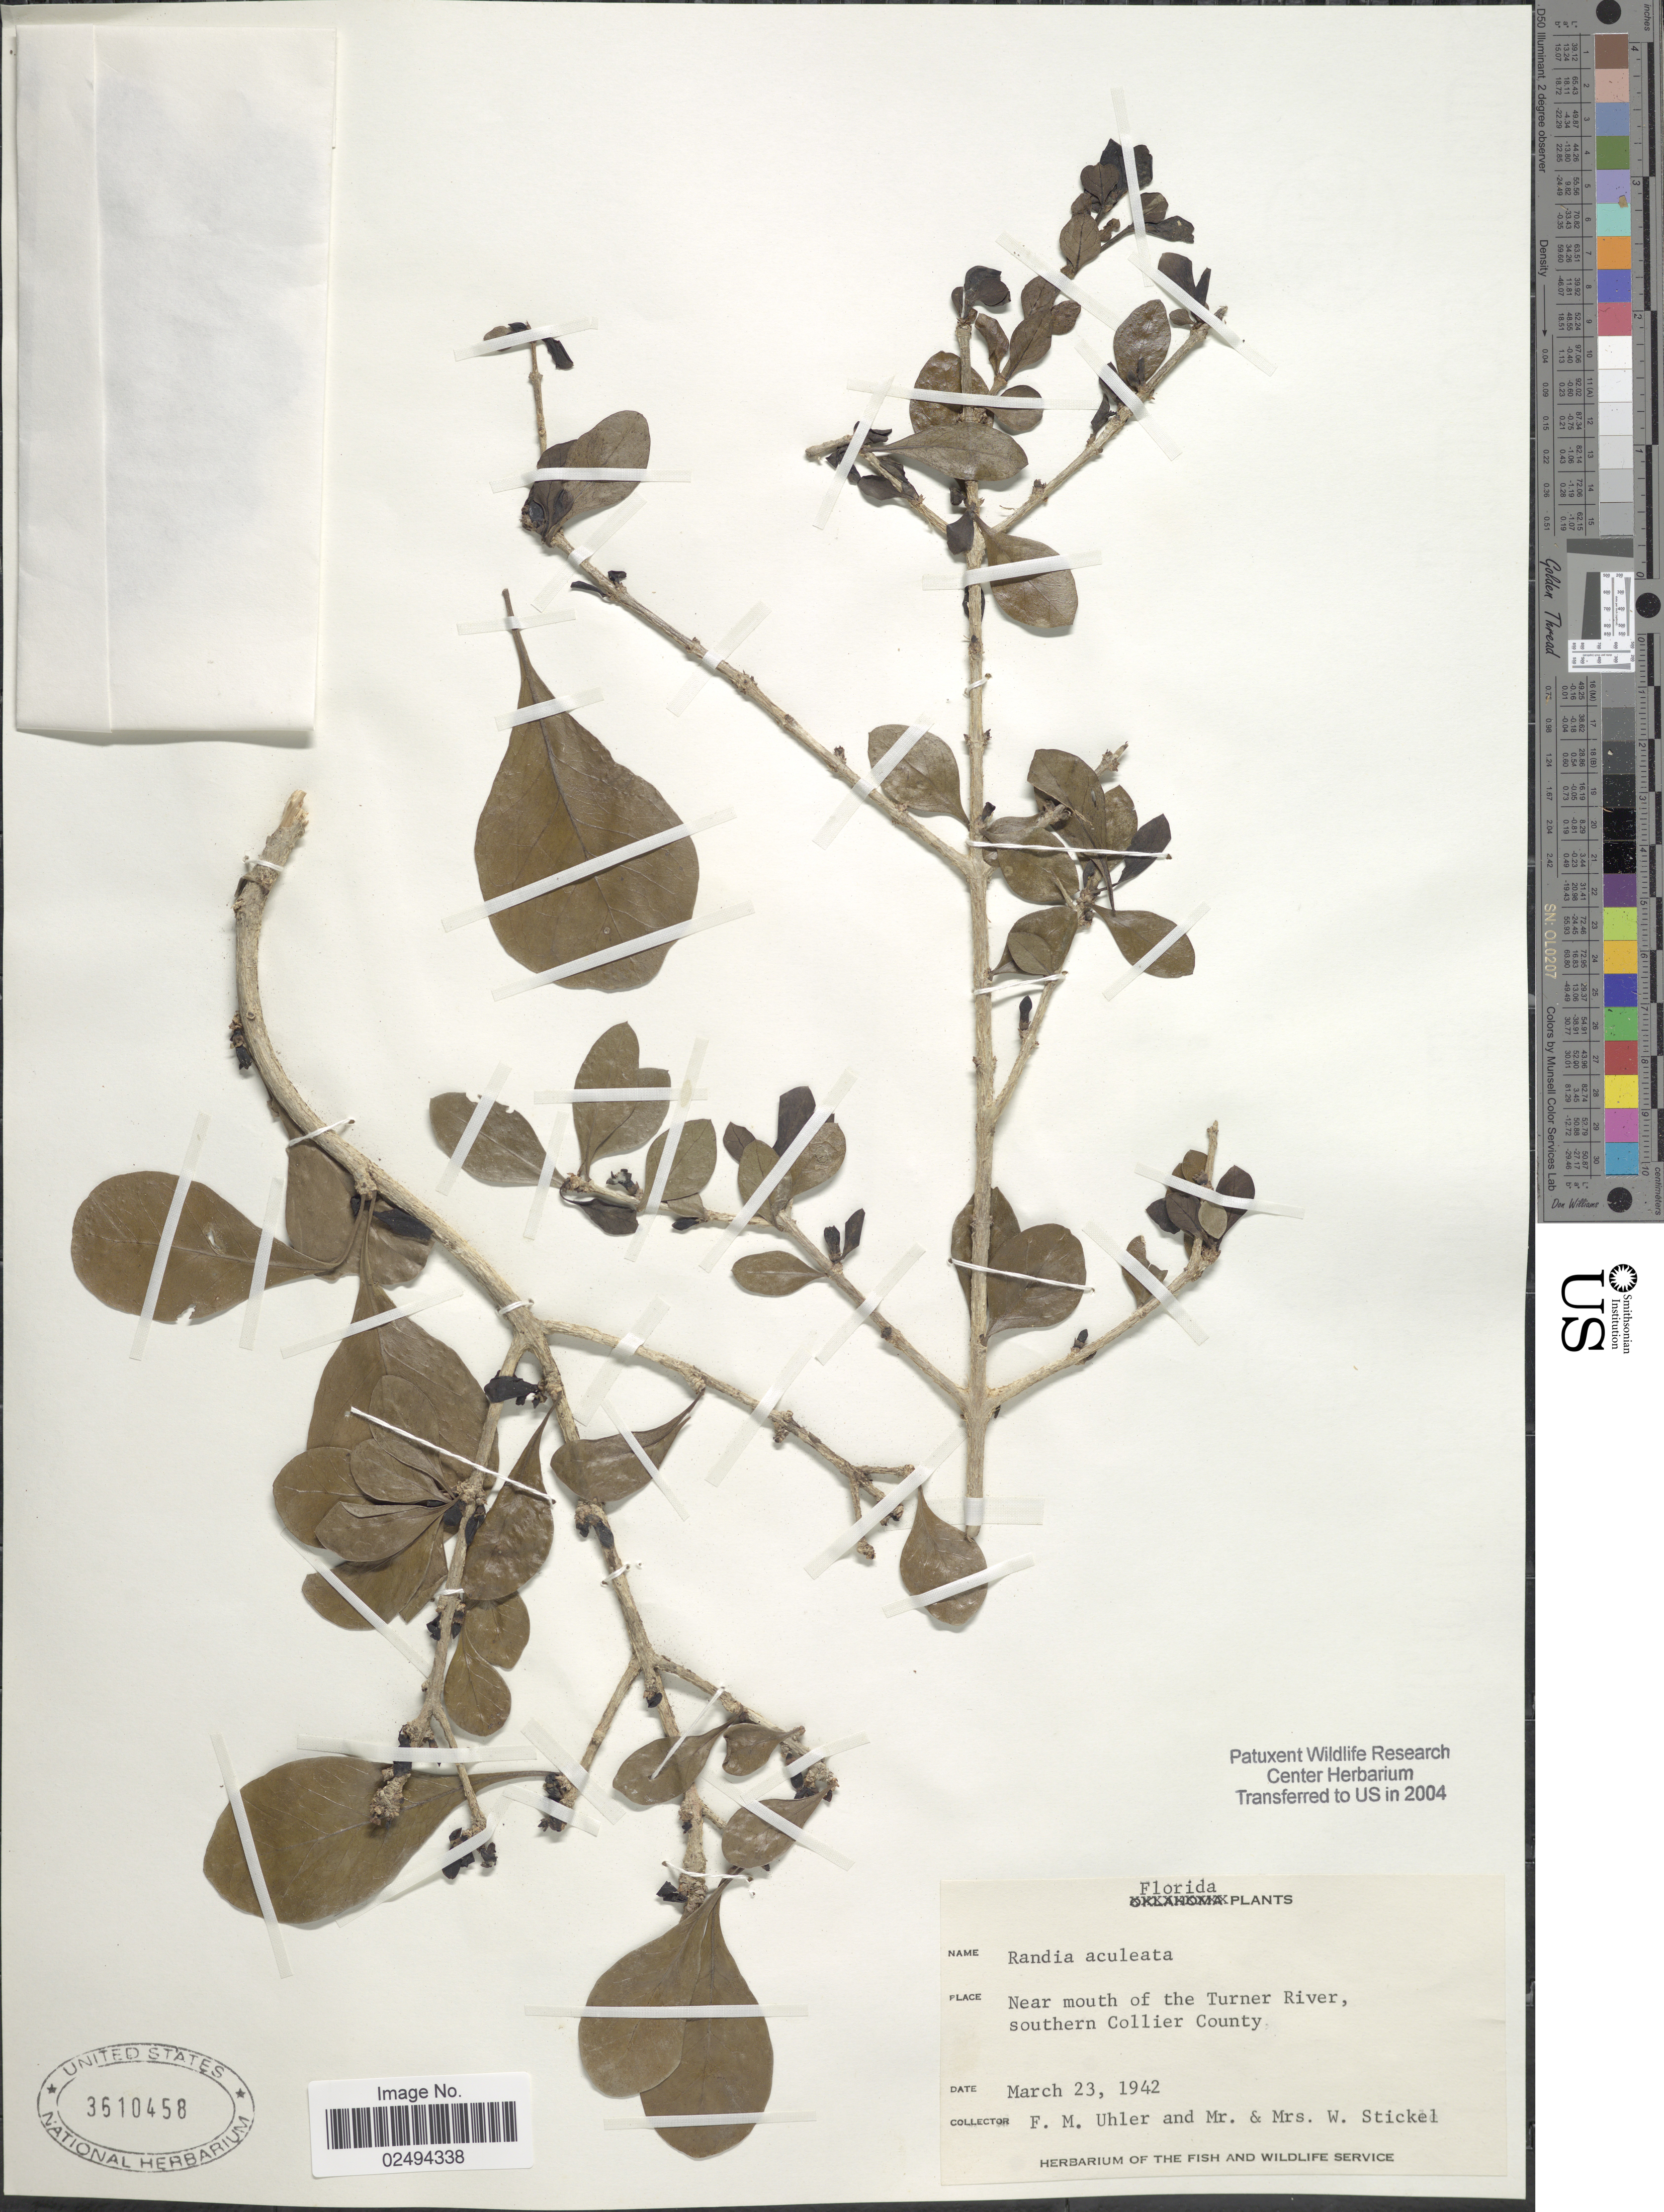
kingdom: Plantae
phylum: Tracheophyta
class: Magnoliopsida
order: Gentianales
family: Rubiaceae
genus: Randia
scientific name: Randia aculeata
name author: L.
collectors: F. M. Uhler, W. Stickel & W. Stickel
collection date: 1942-03-23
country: United States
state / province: Florida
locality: Near mouth of the Turner River, southern Collier County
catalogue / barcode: US 694178